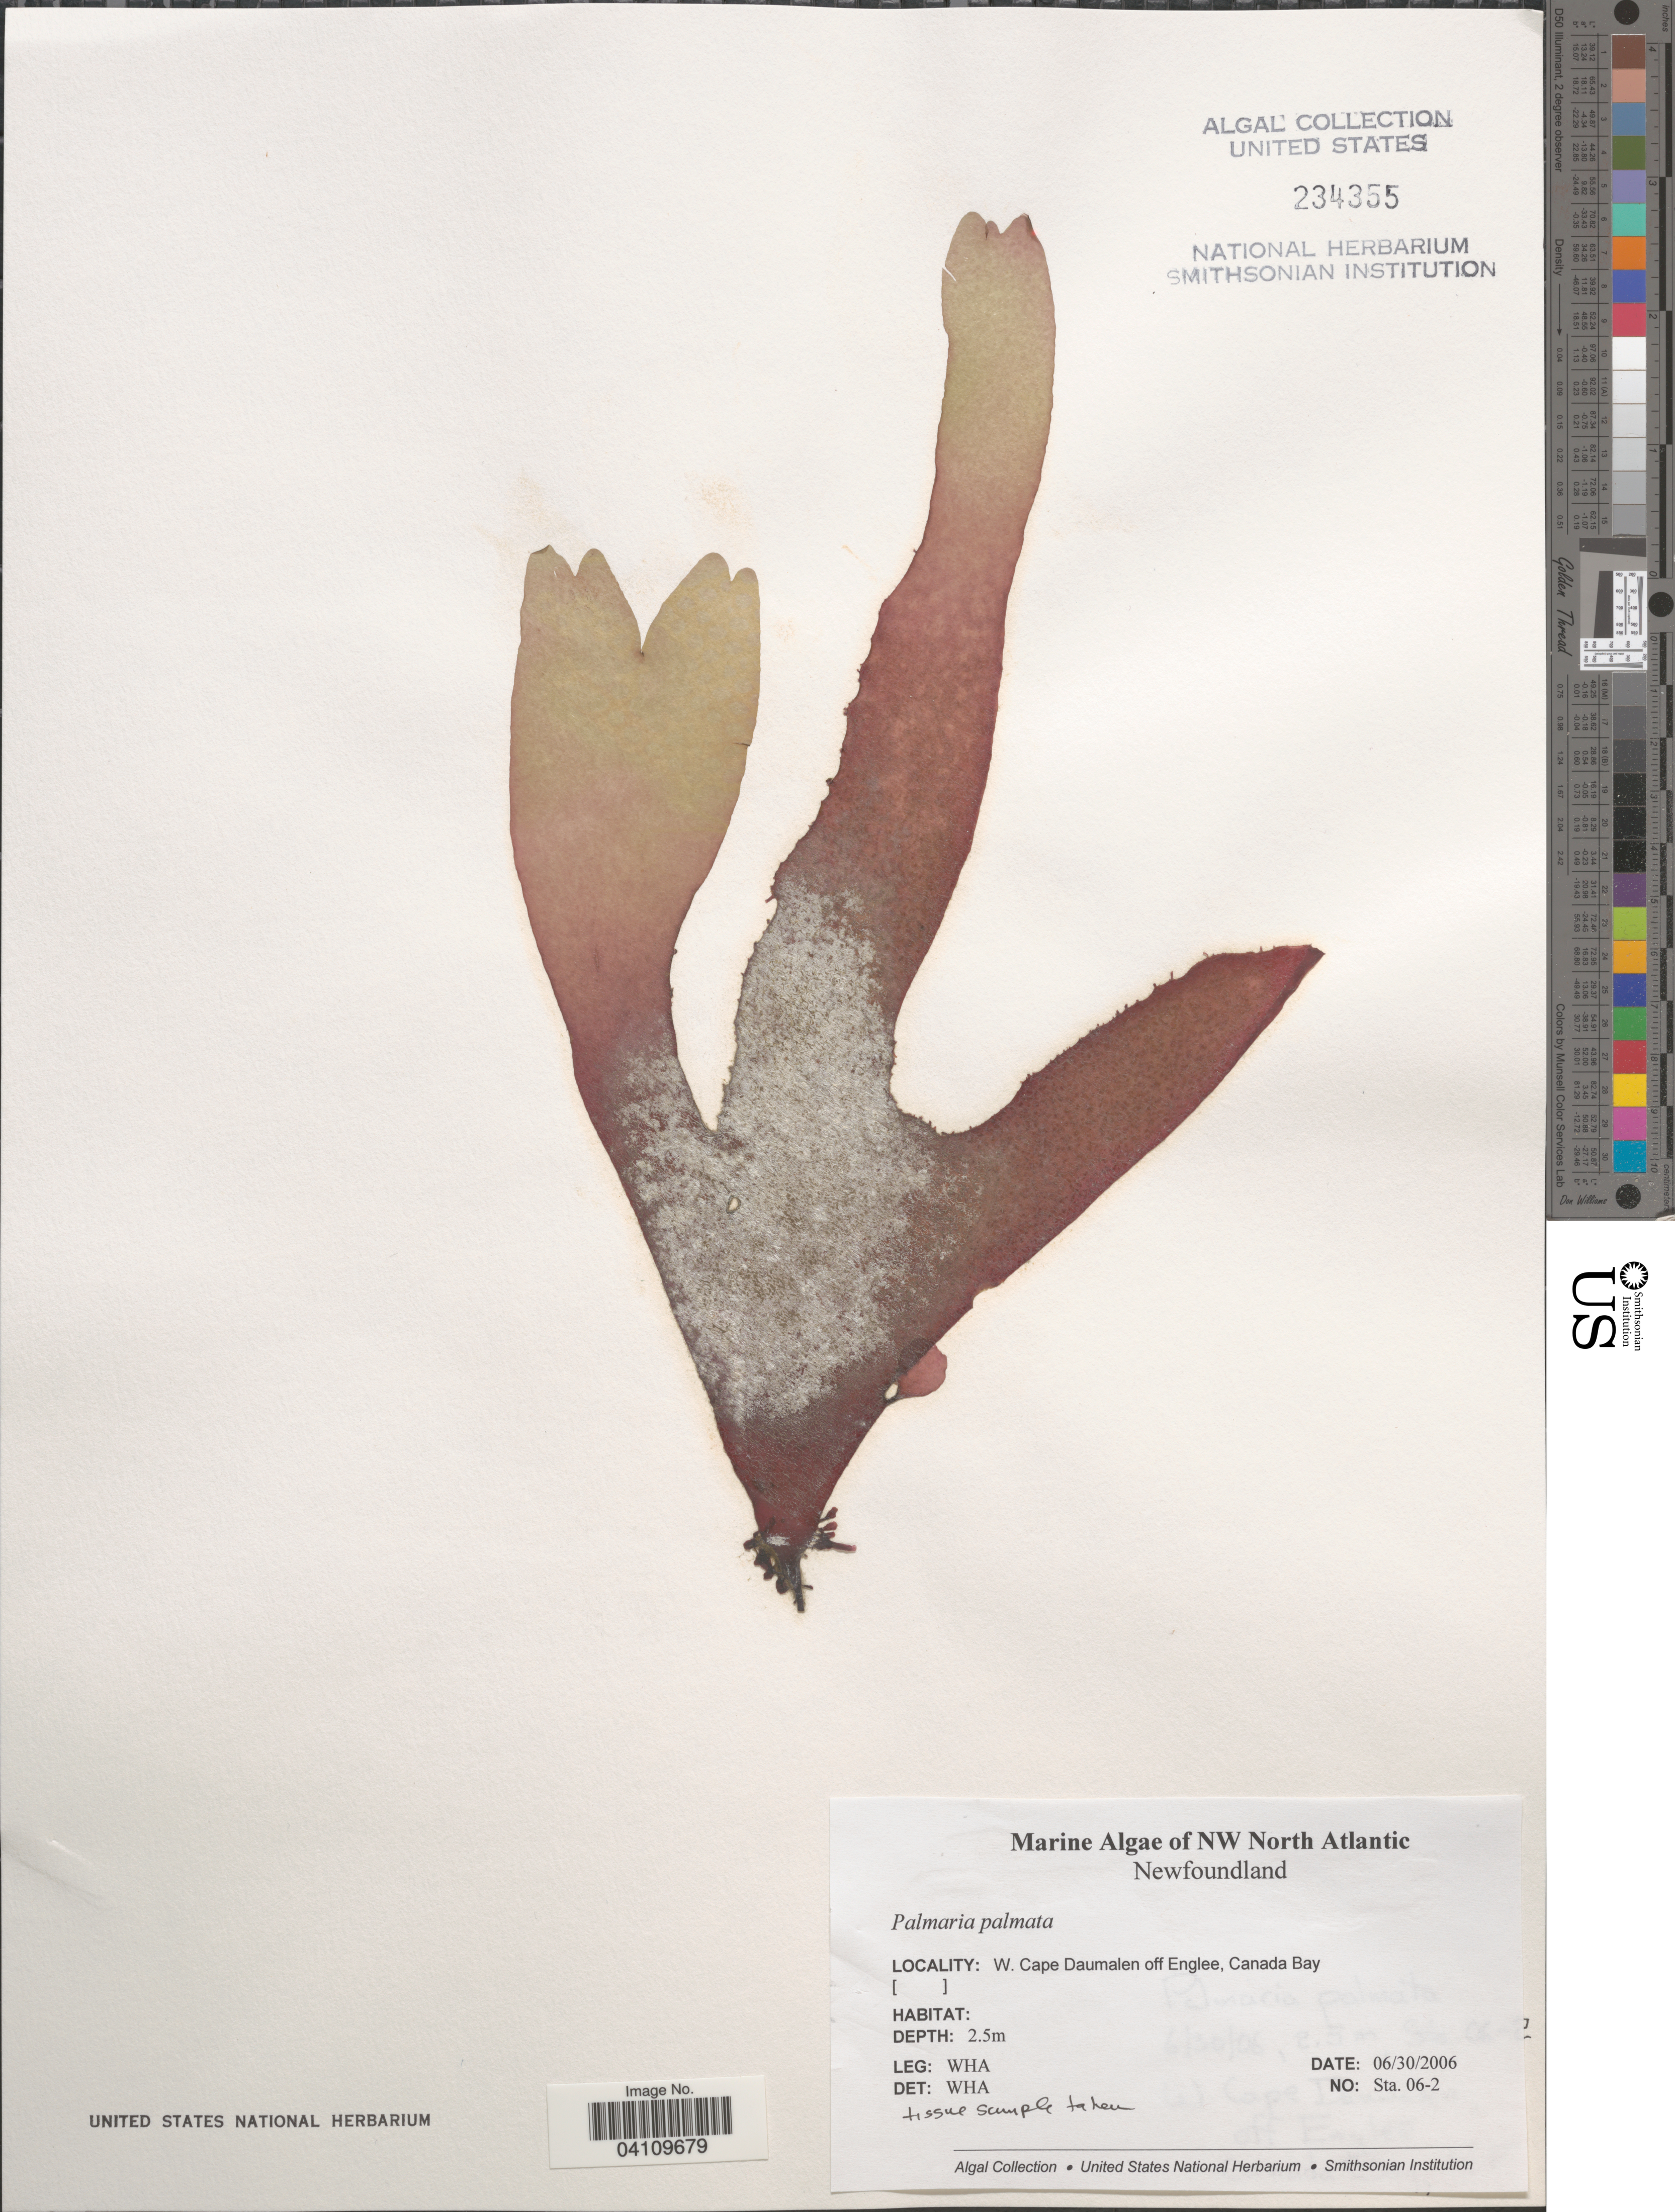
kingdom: Plantae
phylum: Rhodophyta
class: Florideophyceae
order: Palmariales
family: Palmariaceae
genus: Palmaria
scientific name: Palmaria palmata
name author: (L.) F. Weber & D. Mohr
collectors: W. H. Adey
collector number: Sta. 06-2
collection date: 2006-06-30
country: Canada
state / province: Newfoundland and Labrador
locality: NW North Atlantic. W. Cape Daumalen off Englee, Canada Bay.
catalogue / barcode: US 234355